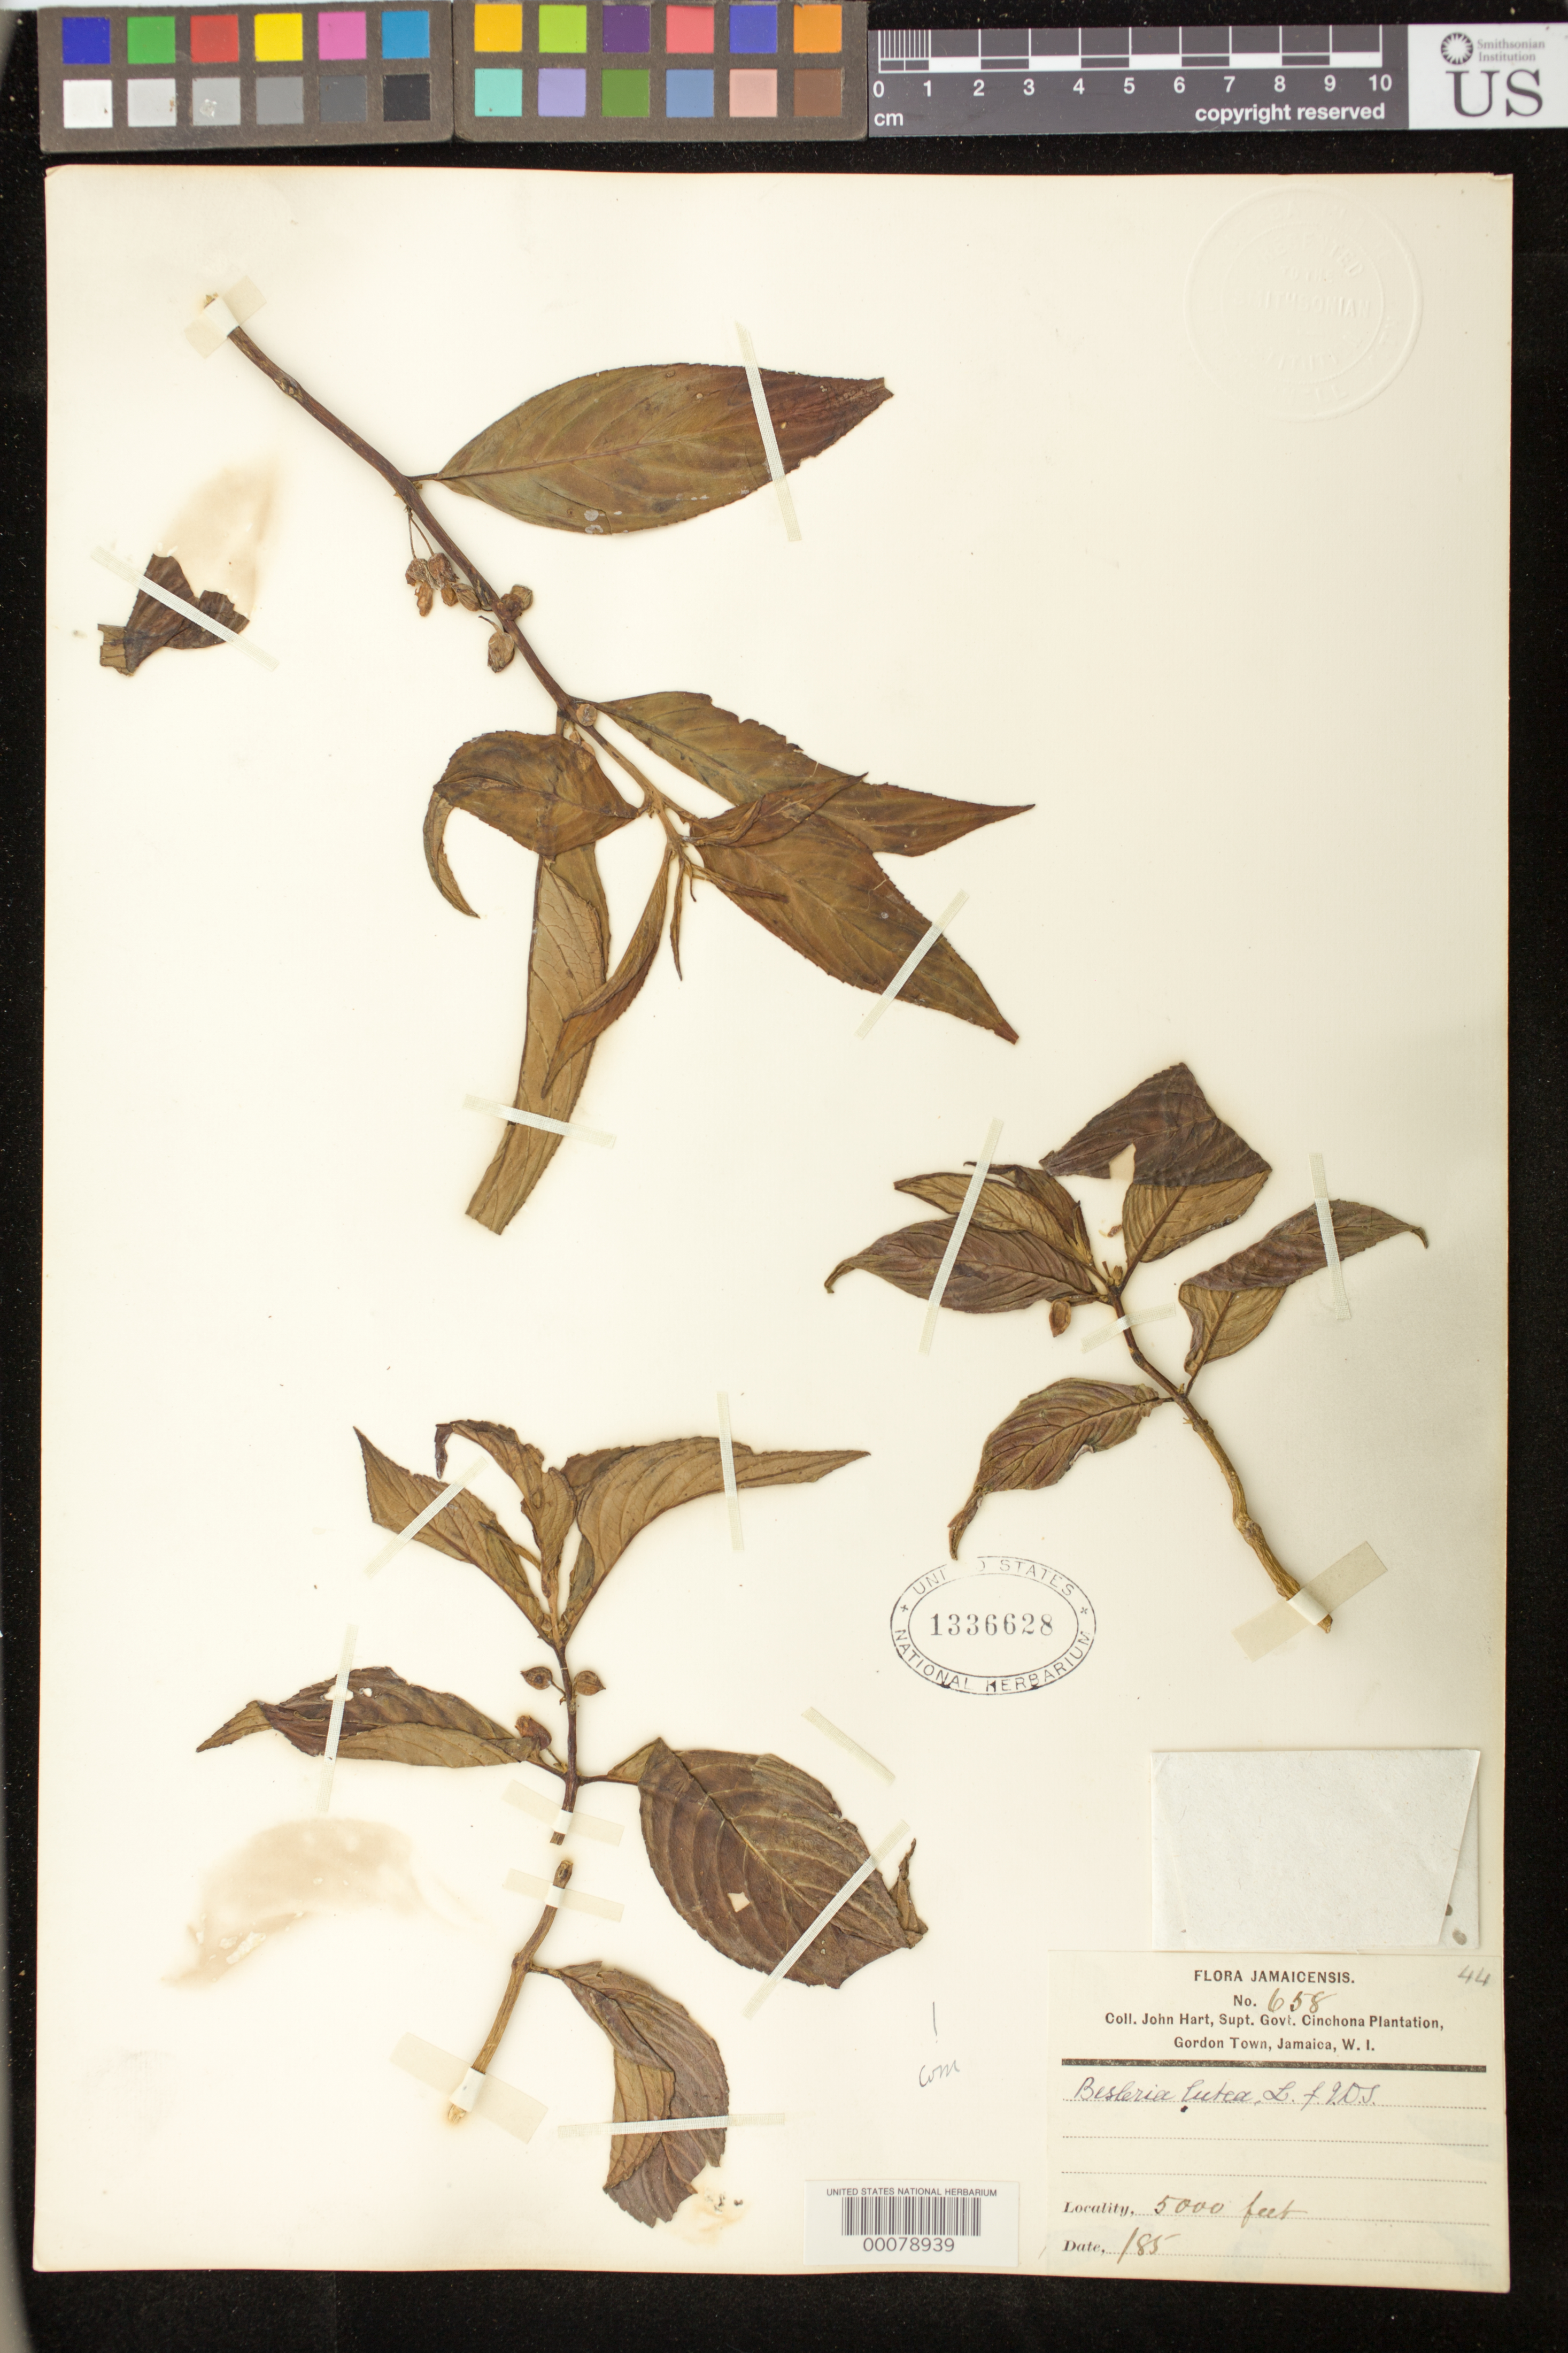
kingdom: Plantae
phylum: Tracheophyta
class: Magnoliopsida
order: Lamiales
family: Gesneriaceae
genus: Besleria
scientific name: Besleria lutea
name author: L.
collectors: J. Hart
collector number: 658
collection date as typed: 1885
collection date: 1885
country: Jamaica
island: Jamaica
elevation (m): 1524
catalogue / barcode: US 1336628